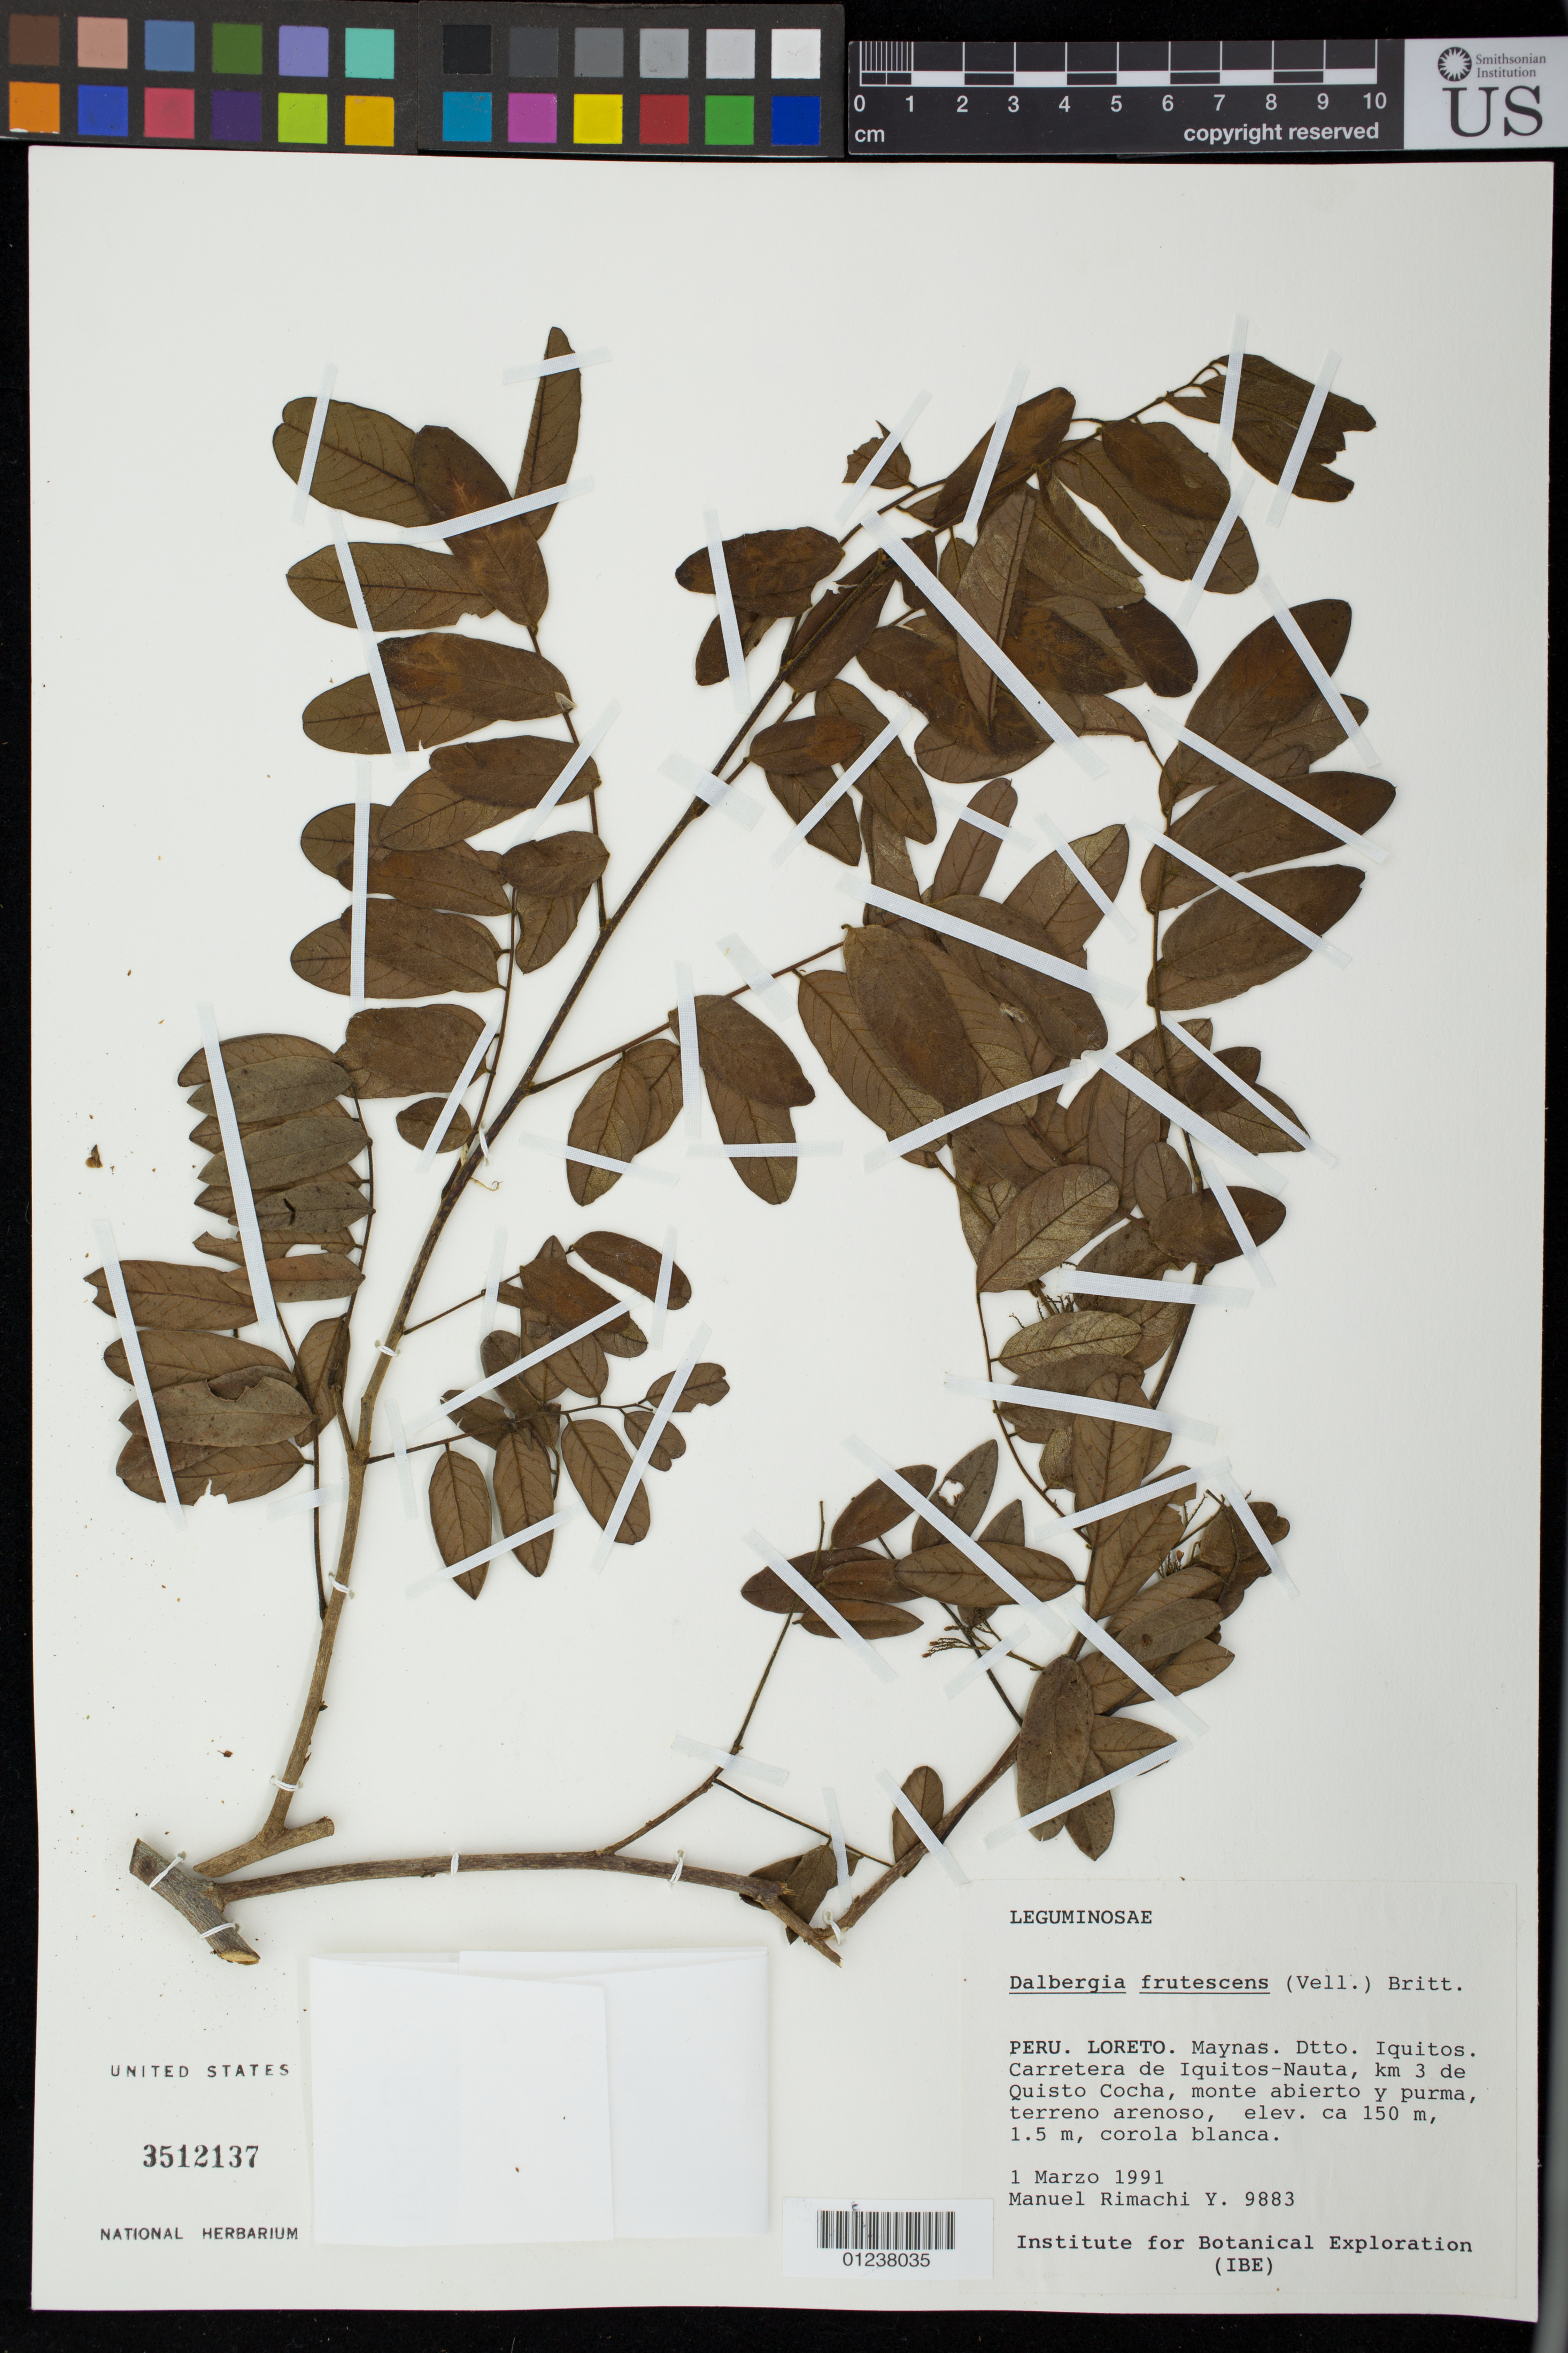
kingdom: Plantae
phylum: Tracheophyta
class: Magnoliopsida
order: Fabales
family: Fabaceae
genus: Dalbergia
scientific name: Dalbergia frutescens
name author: (Vell.) Britton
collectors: M. Rimachi Y.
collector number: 9883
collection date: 1991-03-01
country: Peru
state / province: Loreto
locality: Maynas. Dtto. Iquitos. Carretera de Iquitos-Nauta, km 3 de Quisto Cocha, monte abierto y purma, 1.5km, colrola blanca.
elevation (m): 150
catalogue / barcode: US 3512137